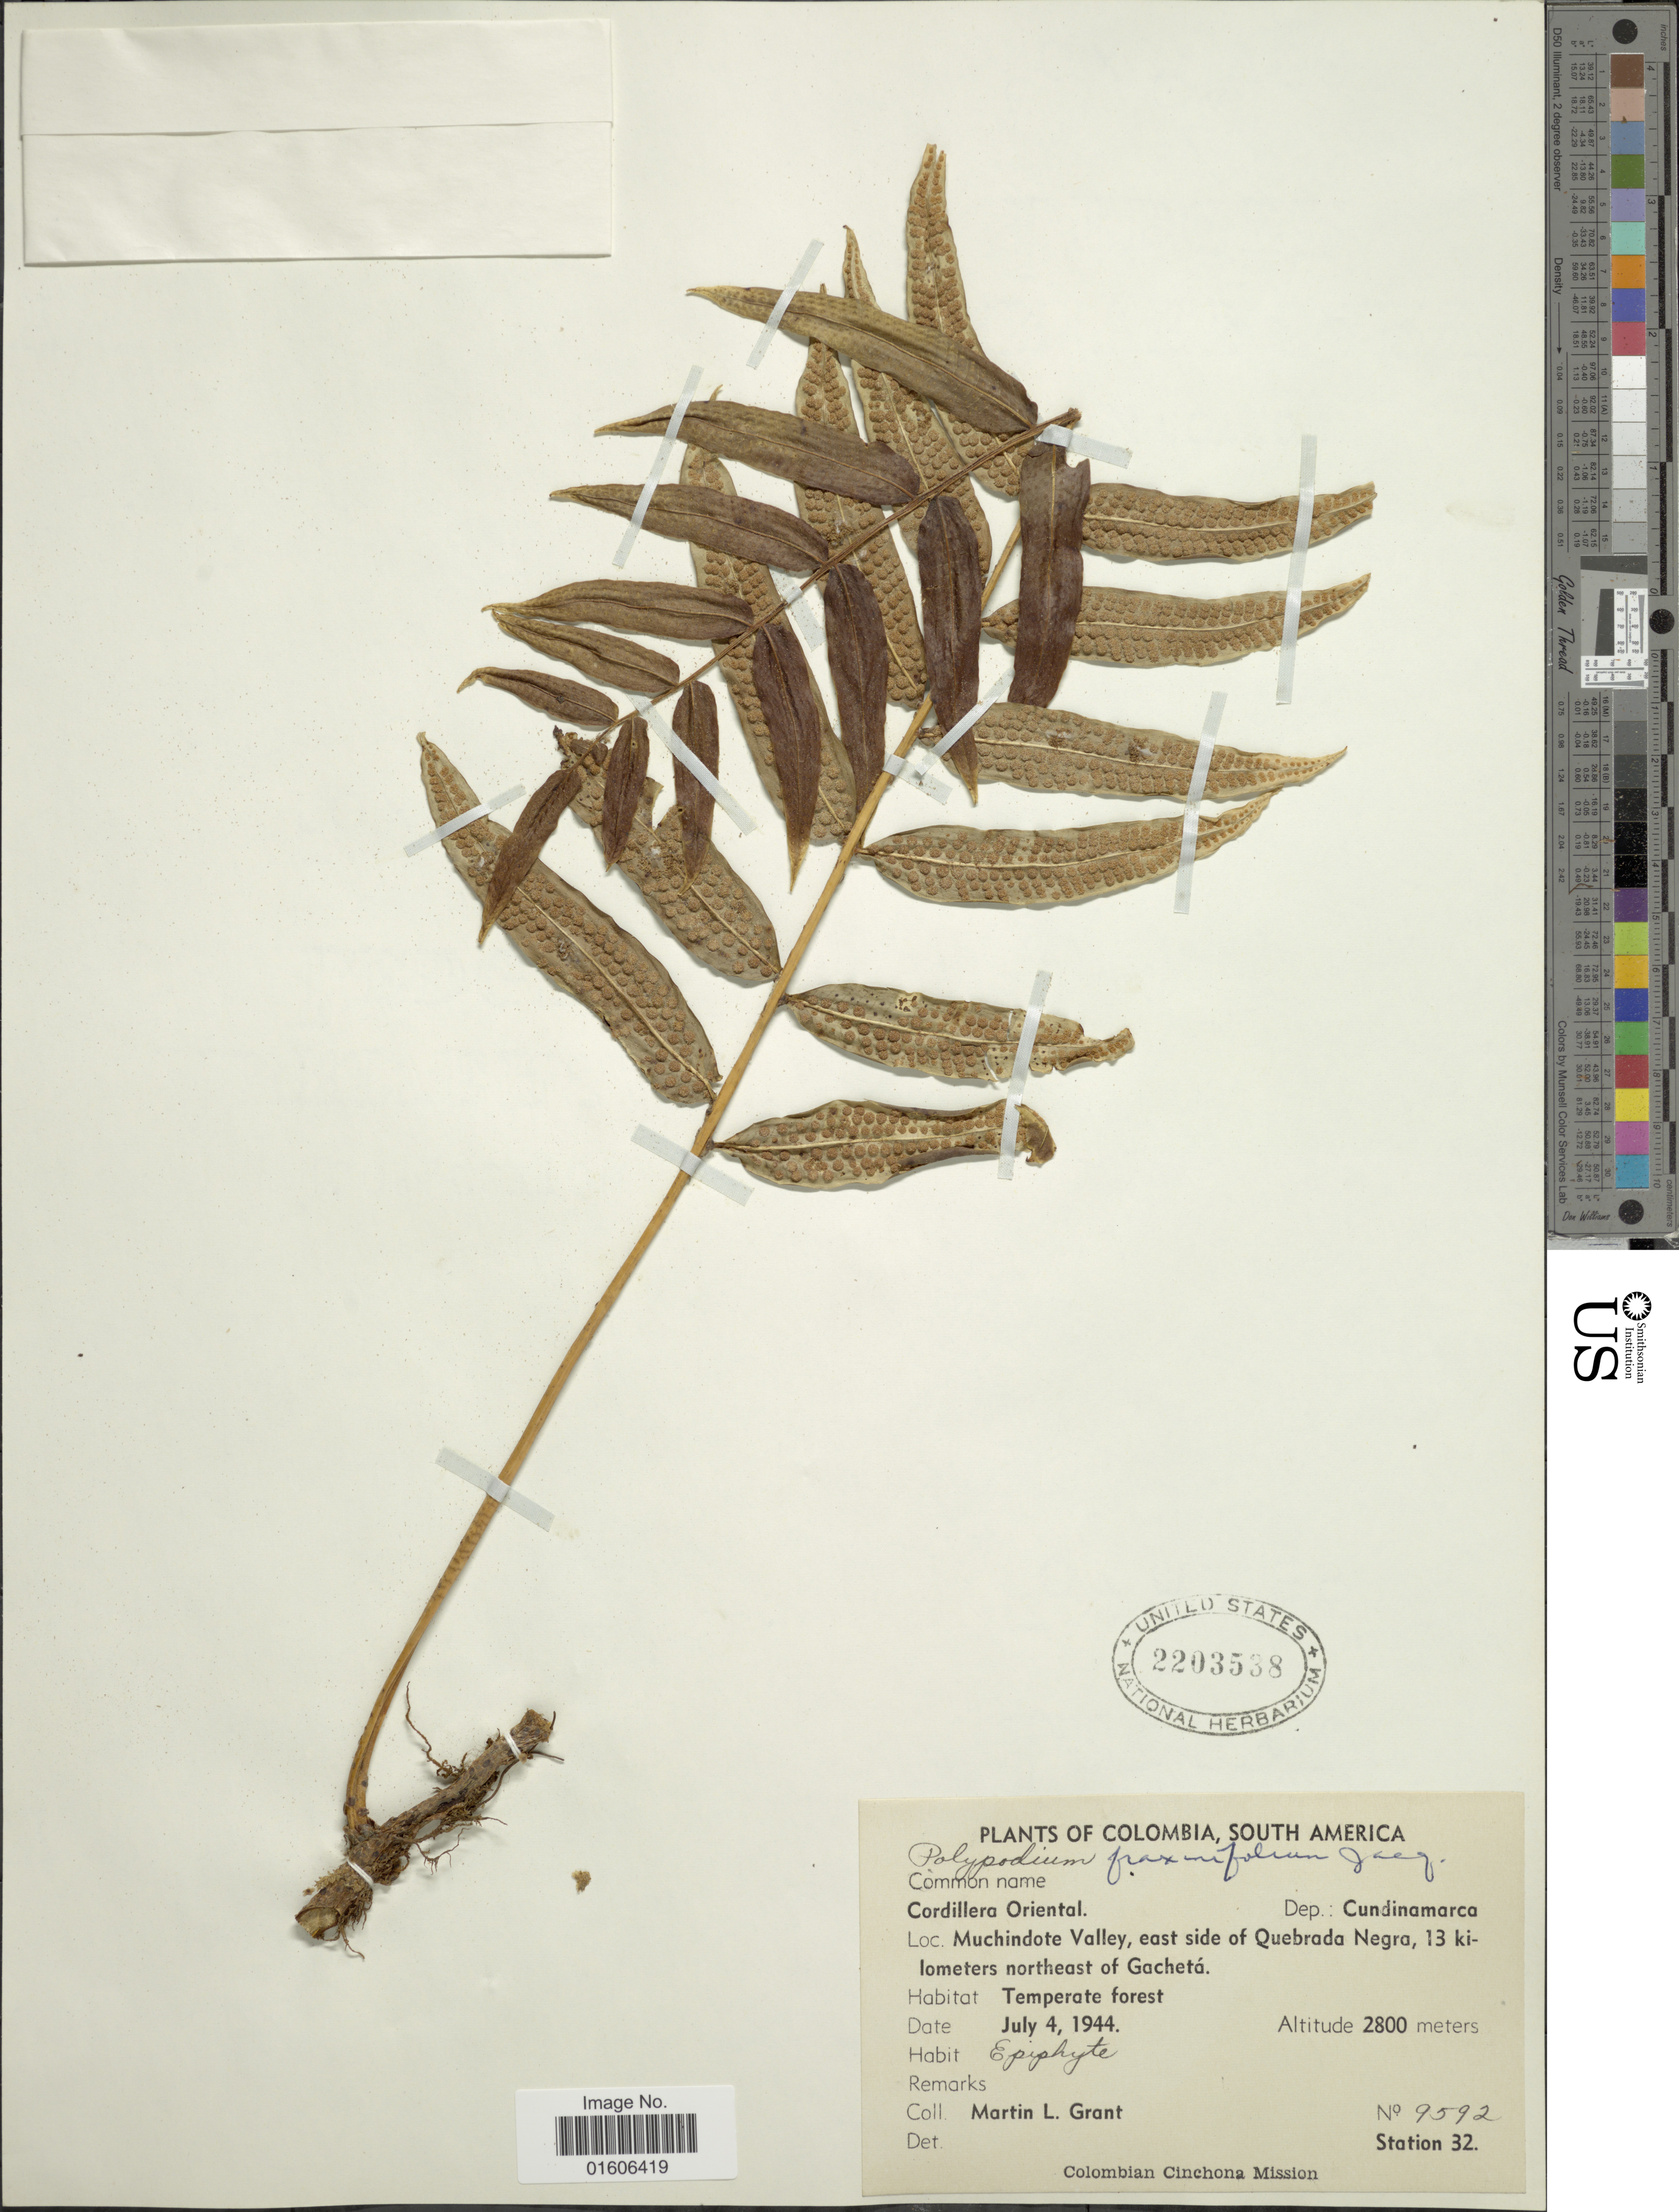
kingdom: Plantae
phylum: Tracheophyta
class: Polypodiopsida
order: Polypodiales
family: Polypodiaceae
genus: Serpocaulon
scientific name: Serpocaulon fraxinifolium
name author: (Jacq.) A.R. Sm.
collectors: M. L. Grant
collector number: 9592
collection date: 1944-07-04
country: Colombia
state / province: Cundinamarca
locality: Cordillera Oriental. Dep.: Cundinamarca. Muchindote Valley, east side of Quebrada Negra, 13 kilometers northeast of Gachetá.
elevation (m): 2800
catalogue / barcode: US 2203538